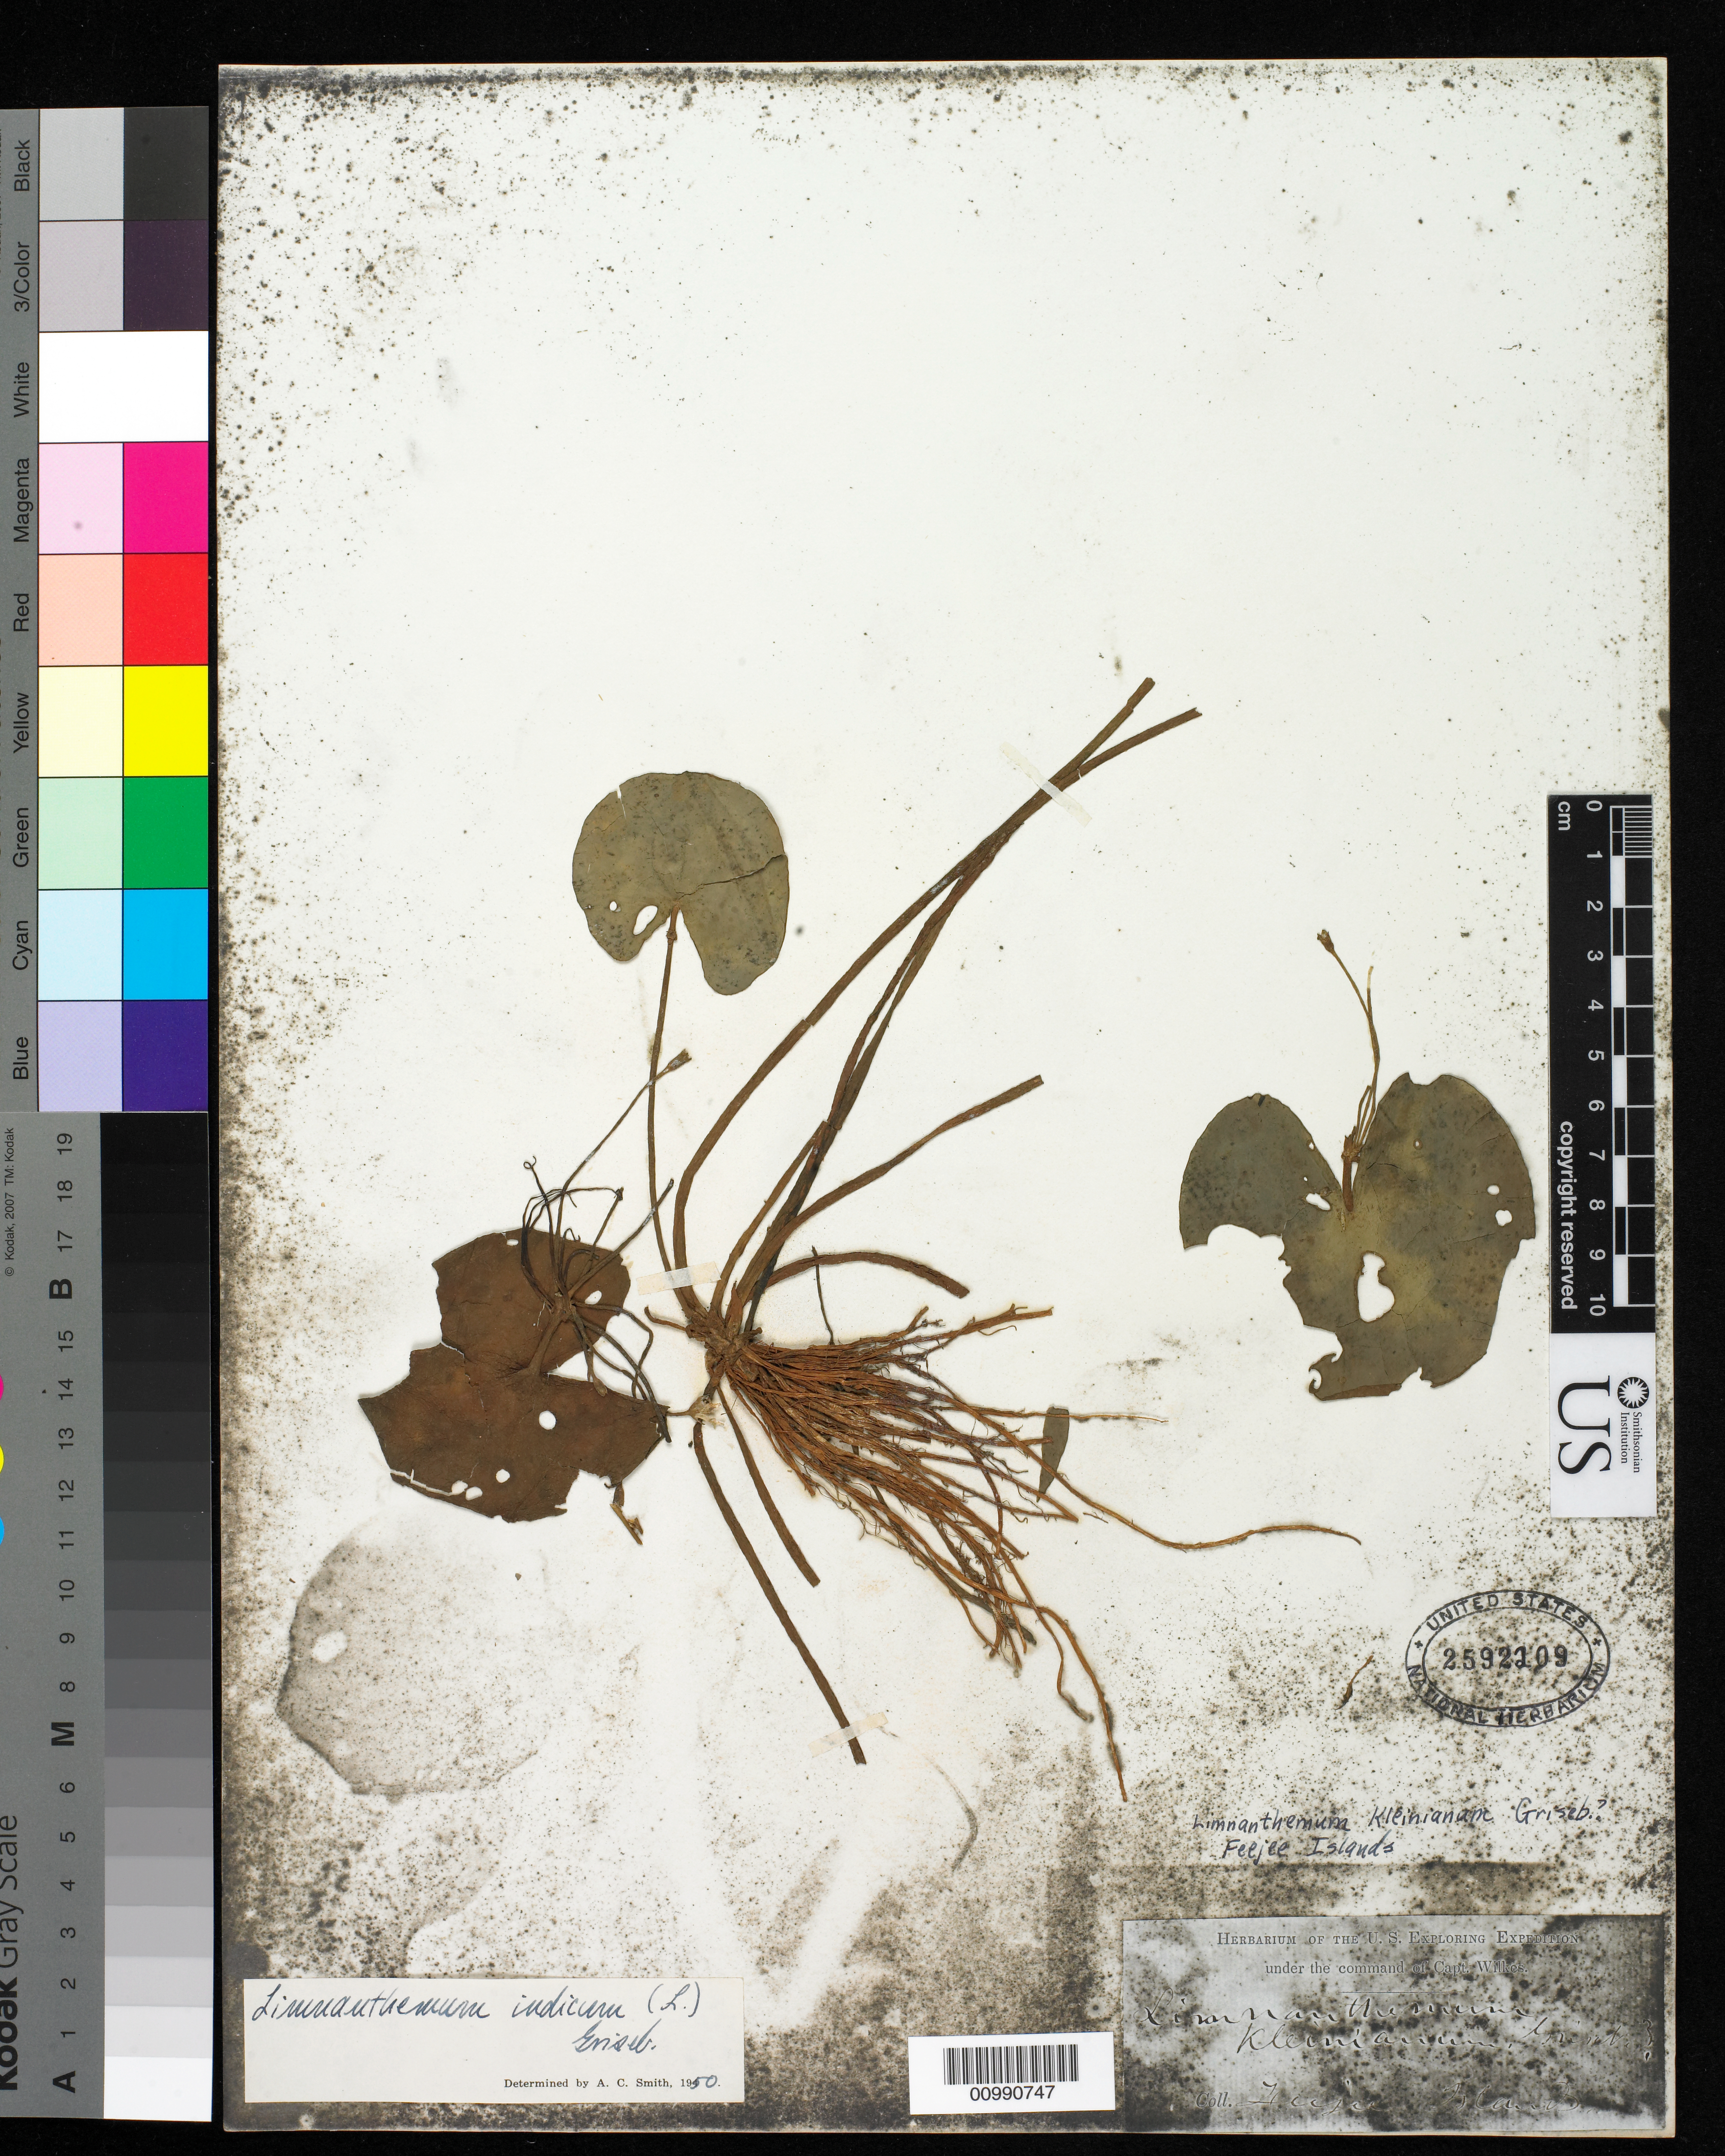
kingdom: Plantae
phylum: Tracheophyta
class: Magnoliopsida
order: Asterales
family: Menyanthaceae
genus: Nymphoides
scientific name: Nymphoides indicum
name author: Kuntze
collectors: Wilkes Explor. Exped.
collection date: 1838/1842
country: Fiji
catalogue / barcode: US 2592209